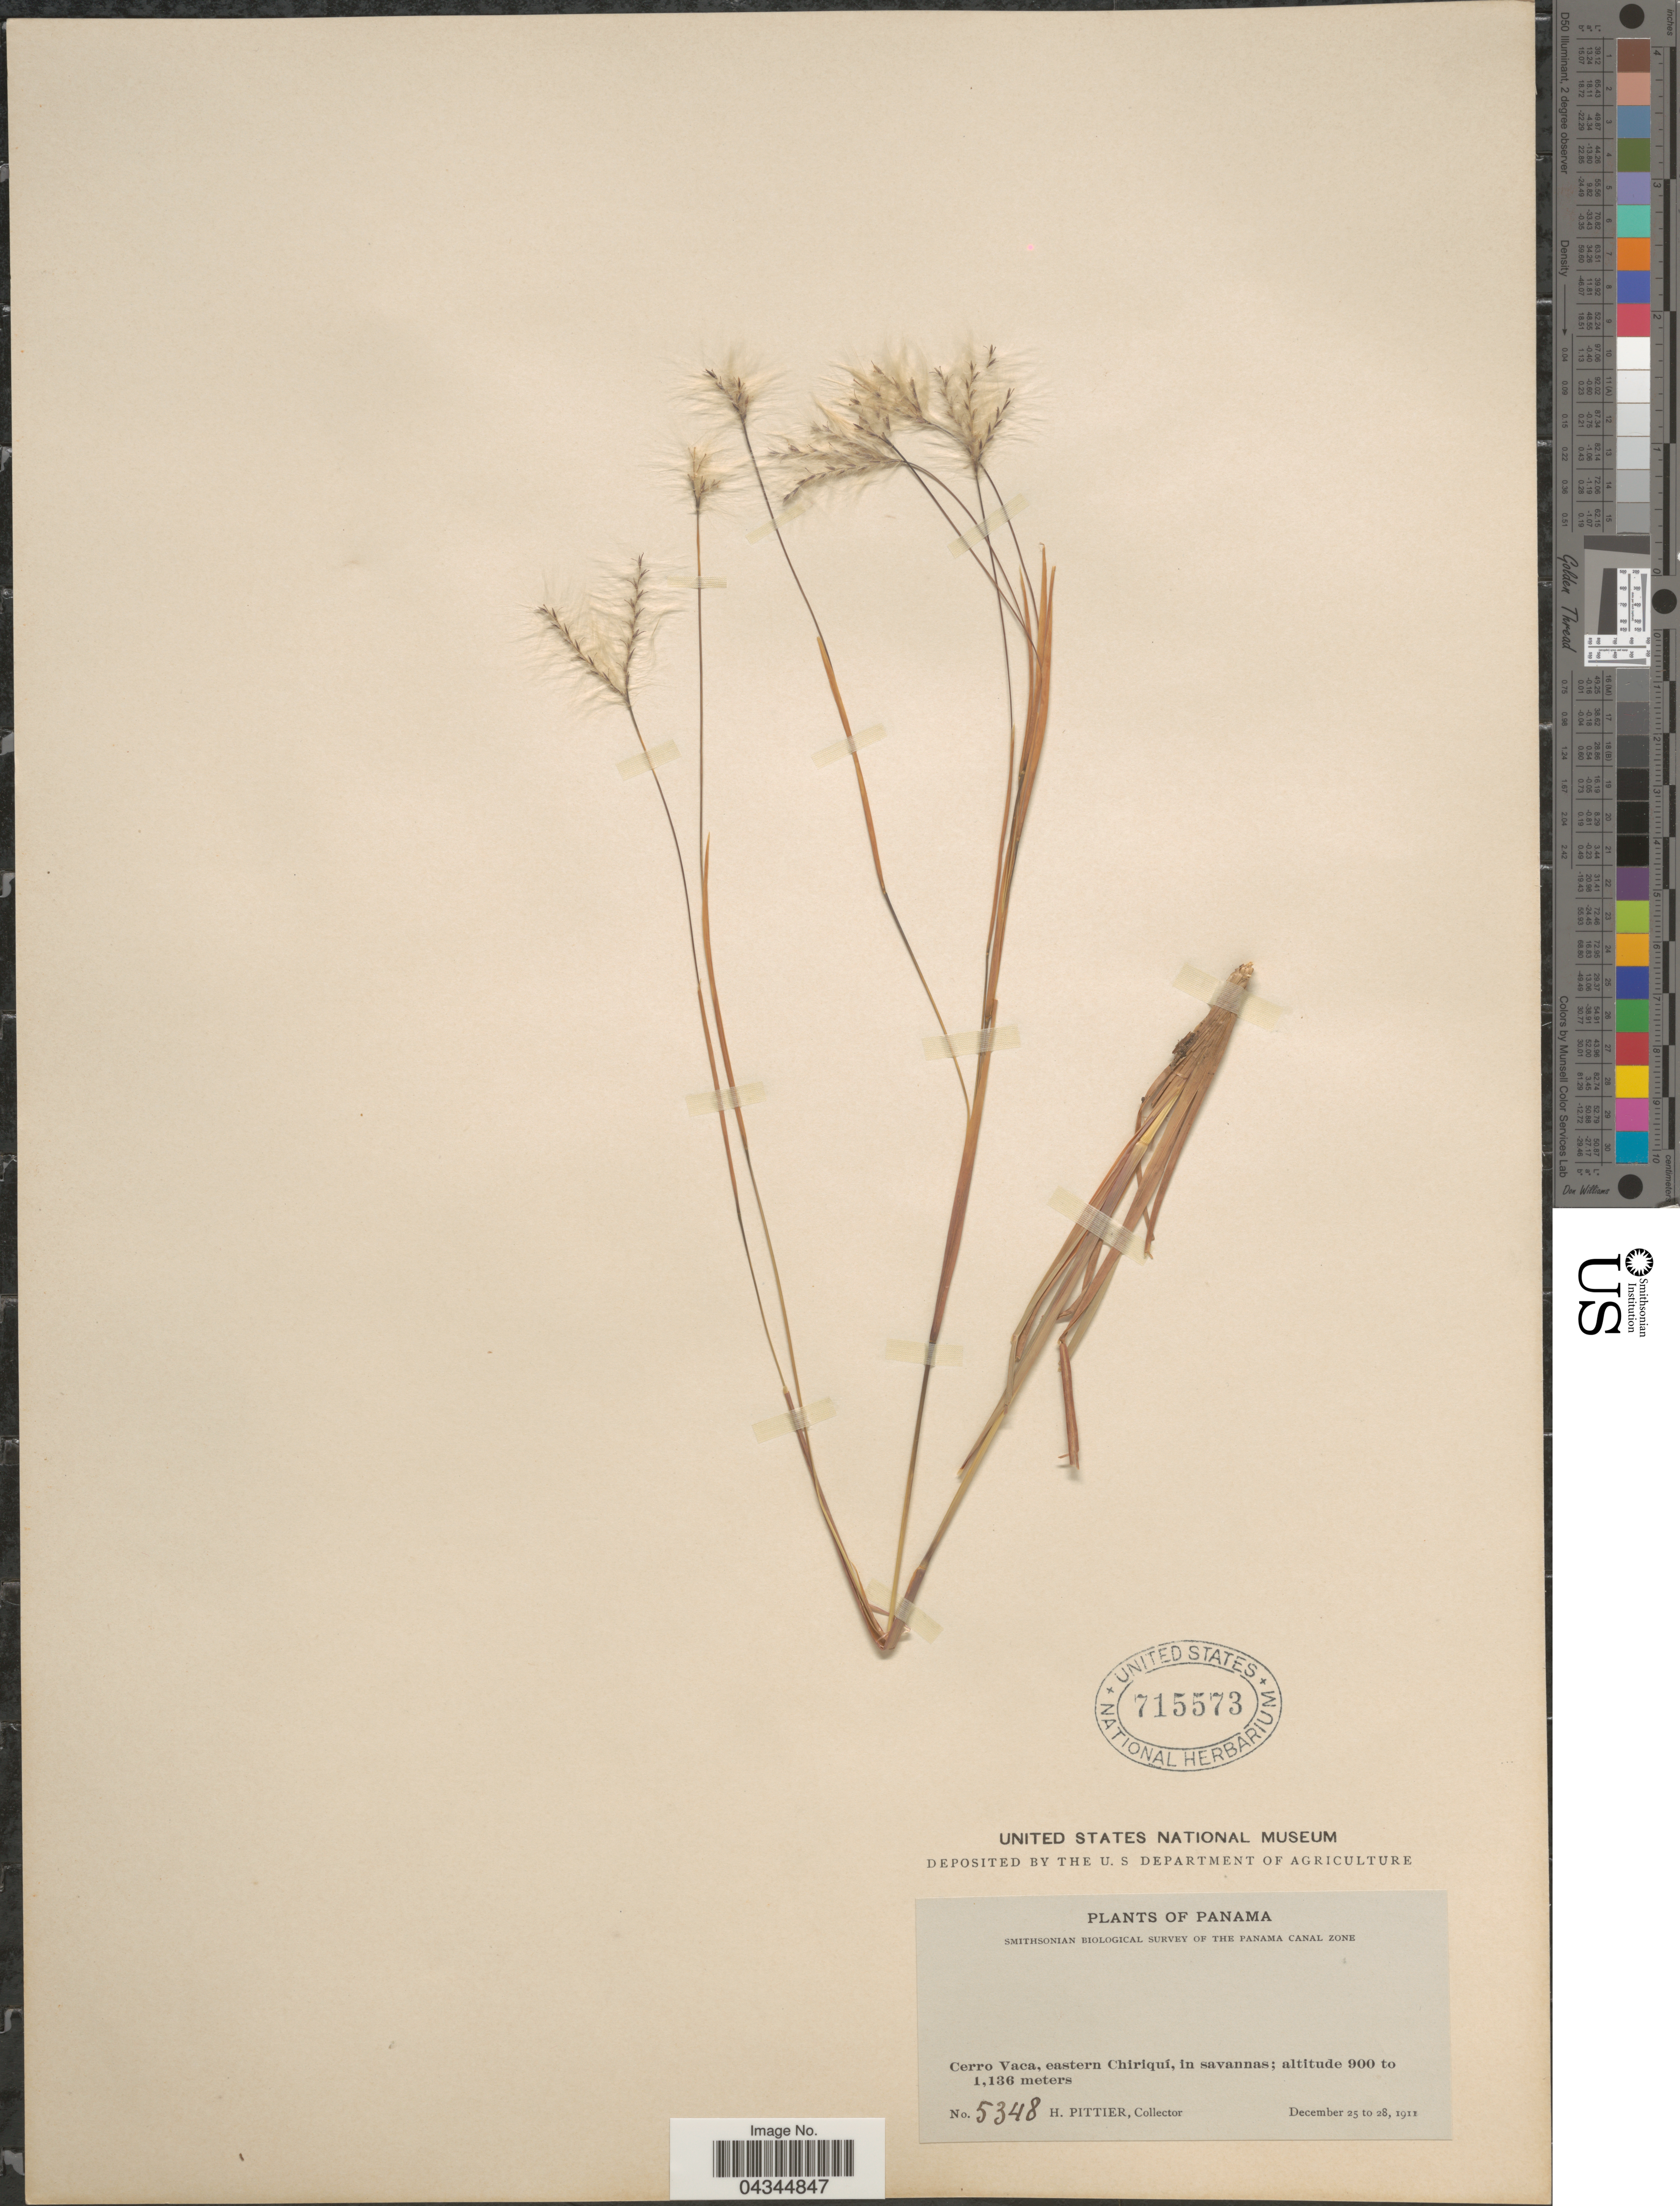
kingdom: Plantae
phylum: Tracheophyta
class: Liliopsida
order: Poales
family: Poaceae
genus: Andropogon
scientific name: Andropogon leucostachyus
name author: Kunth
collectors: H. F. Pittier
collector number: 5348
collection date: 1911-12-25/1911-12-28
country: Panama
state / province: Chiriqui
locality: Smithsonian Biological Survey of the Panama Canal Zone. Cerro Vaca, eastern Chiriqui, in savannas.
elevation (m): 900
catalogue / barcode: US 715573